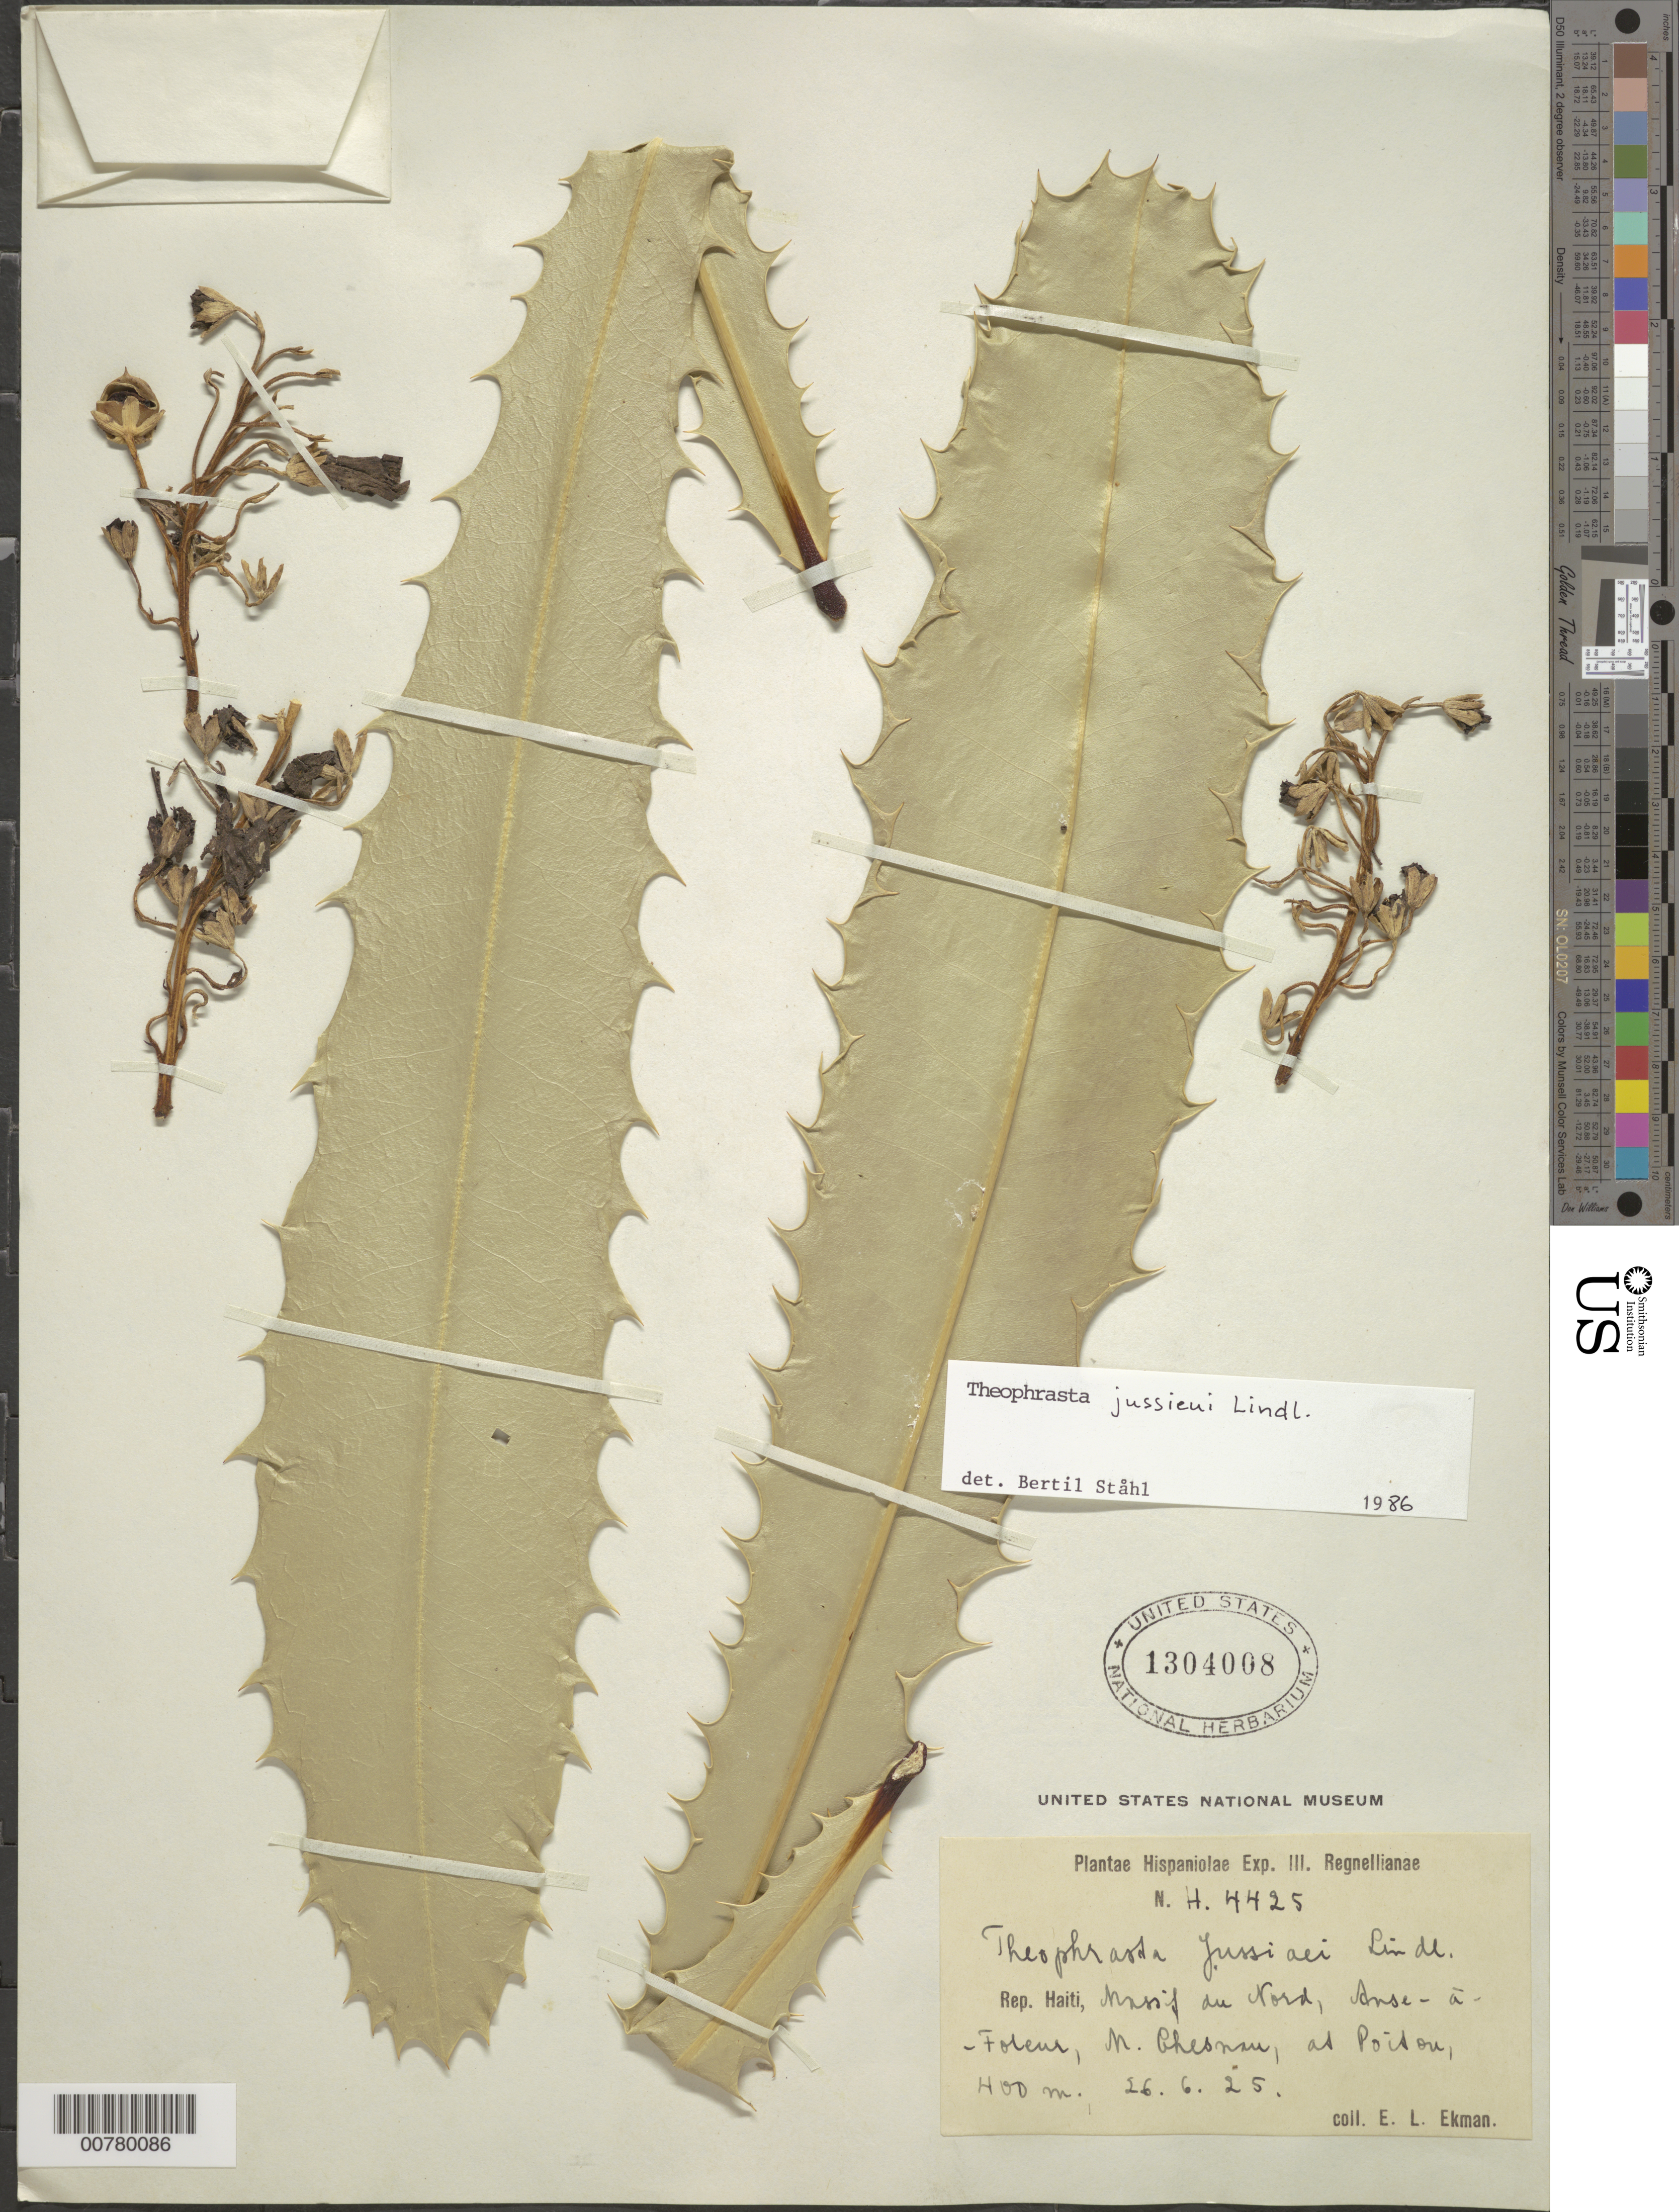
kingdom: Plantae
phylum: Tracheophyta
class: Magnoliopsida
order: Ericales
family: Primulaceae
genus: Theophrasta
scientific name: Theophrasta jussieui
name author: Lindl.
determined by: Ståhl, B.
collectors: E. L. Ekman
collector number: H 4425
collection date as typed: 26 Jun 1925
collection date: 1925-06-26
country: Haiti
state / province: Nord-Ouest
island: Hispaniola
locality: Massif du Nord, Anse-ã-Foleur, M. Chesnau, at Poitou.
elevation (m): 400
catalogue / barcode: US 1304008